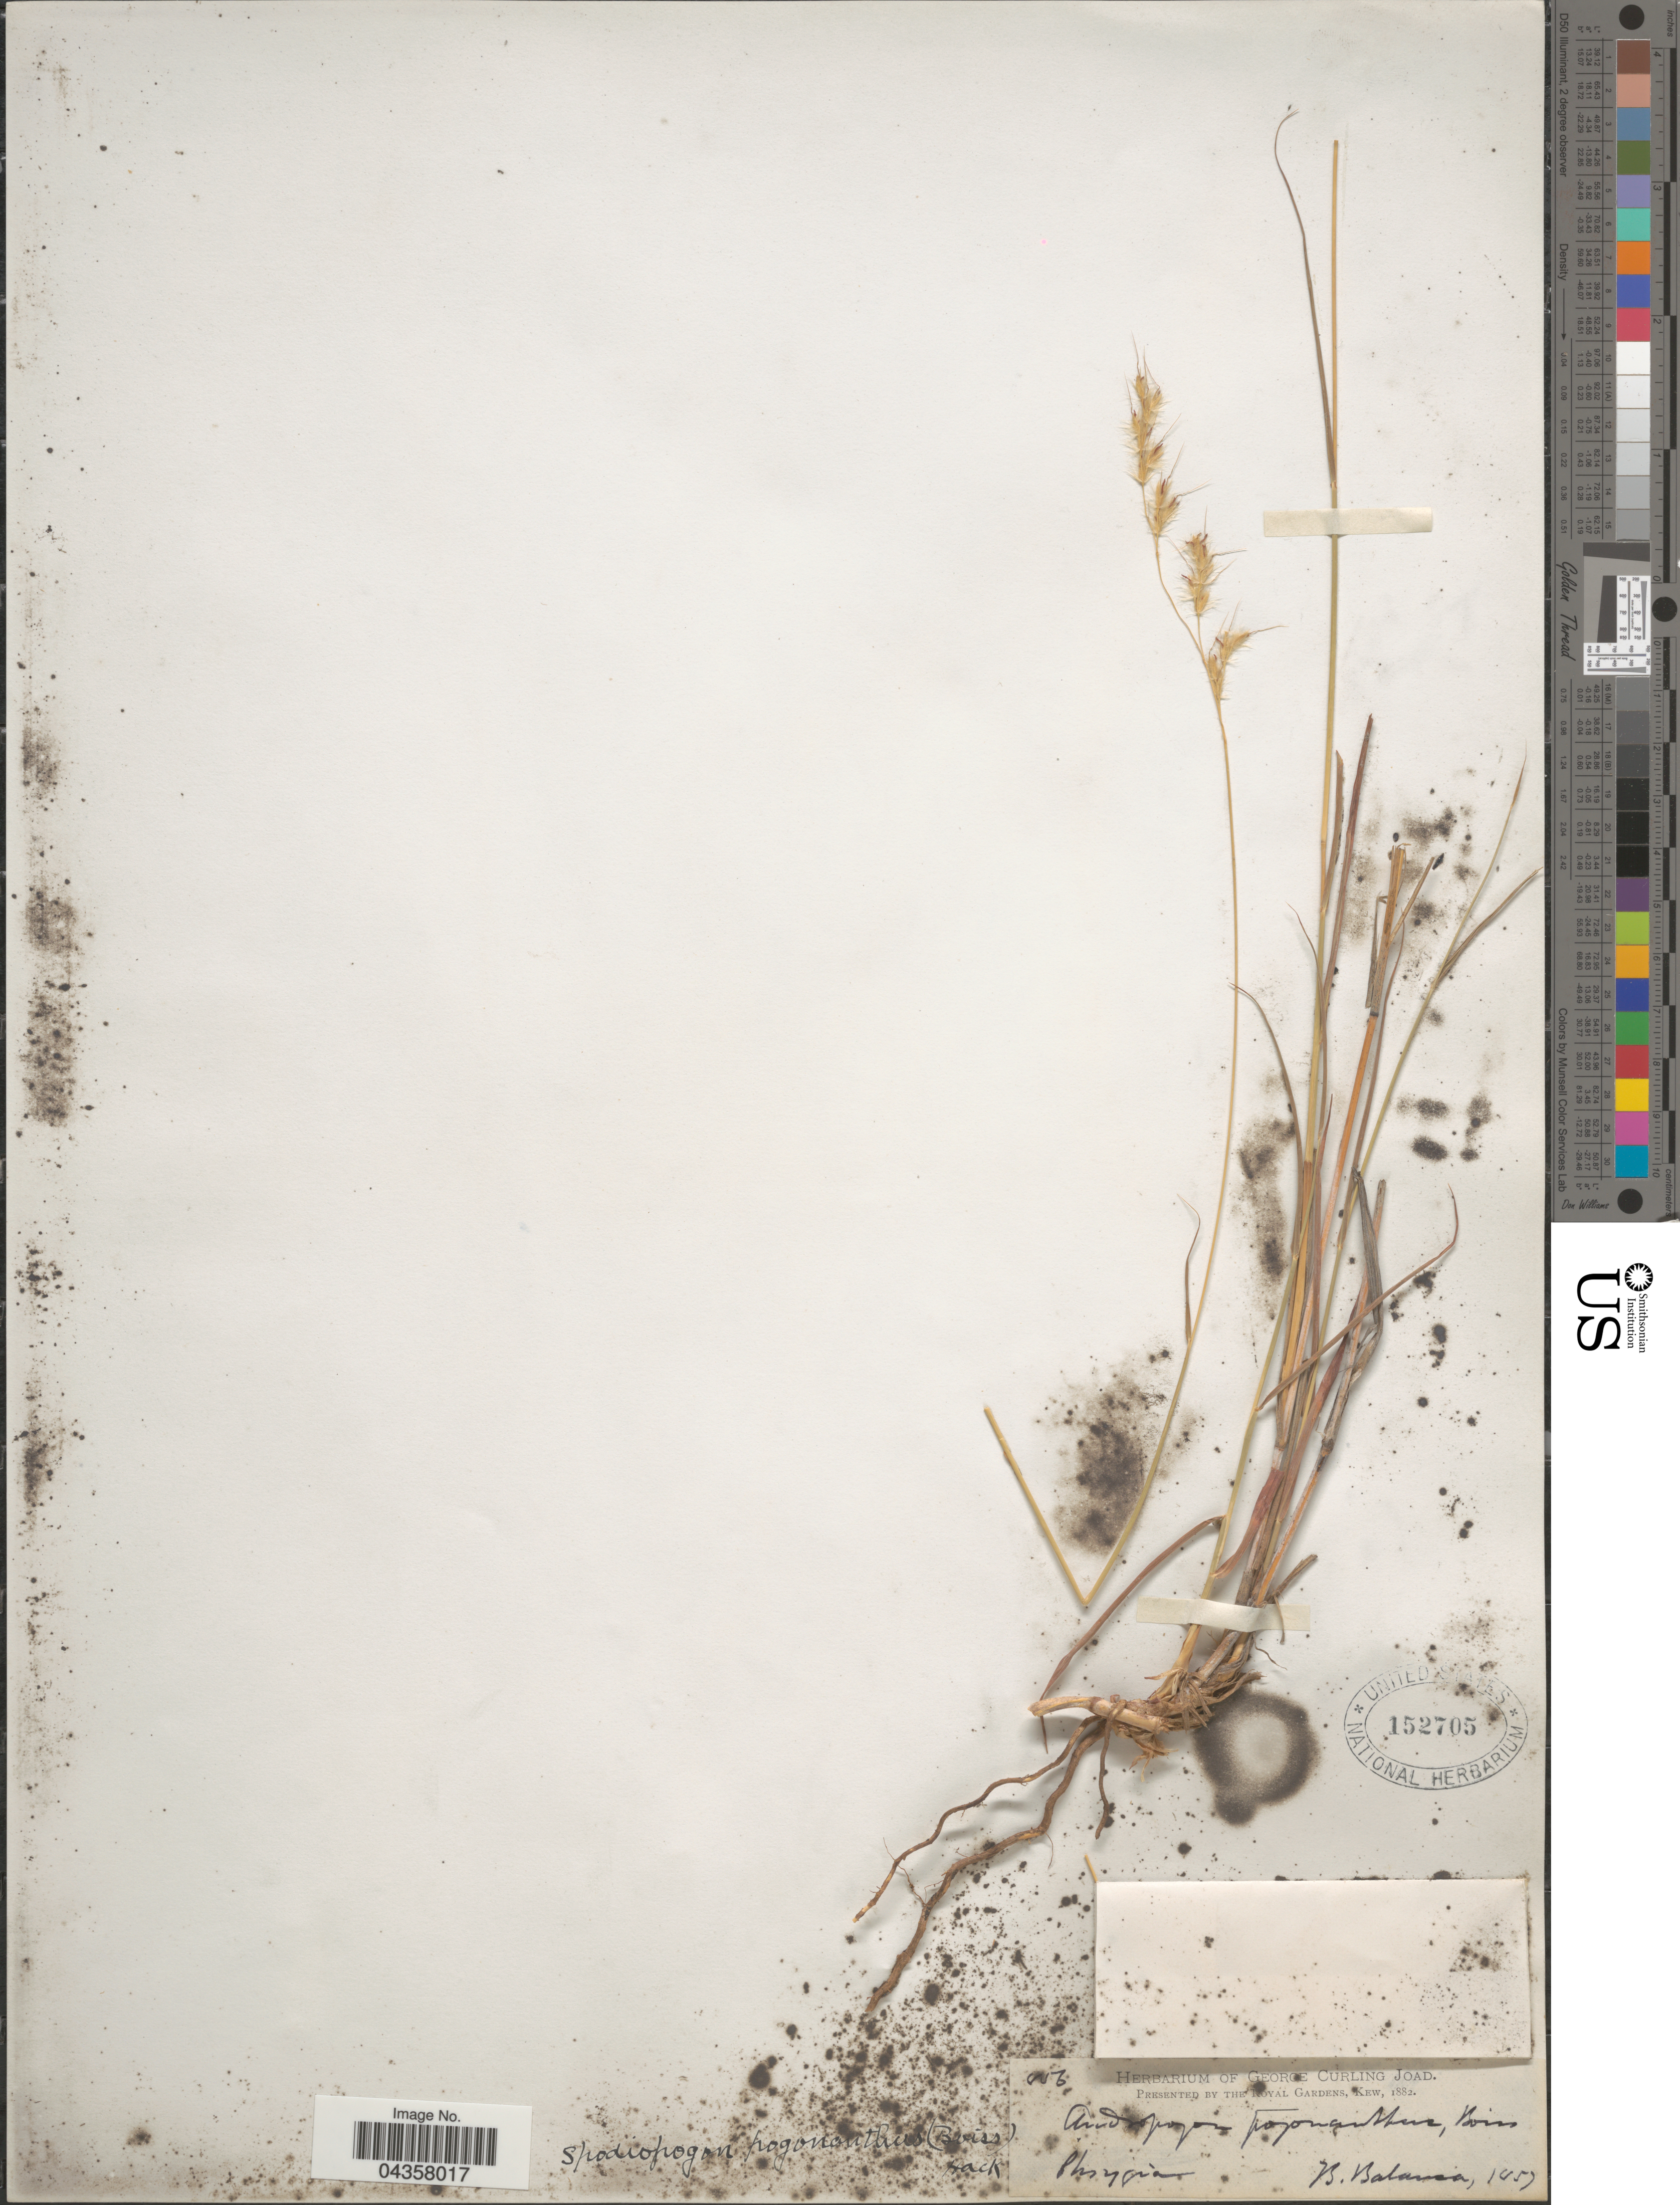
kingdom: Plantae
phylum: Tracheophyta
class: Liliopsida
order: Poales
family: Poaceae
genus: Spodiopogon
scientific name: Spodiopogon pogonanthus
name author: (Boiss. & Balansa) Boiss.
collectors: B. Balansa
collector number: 856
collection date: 1857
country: Turkey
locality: Phrygia.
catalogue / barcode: US 152705